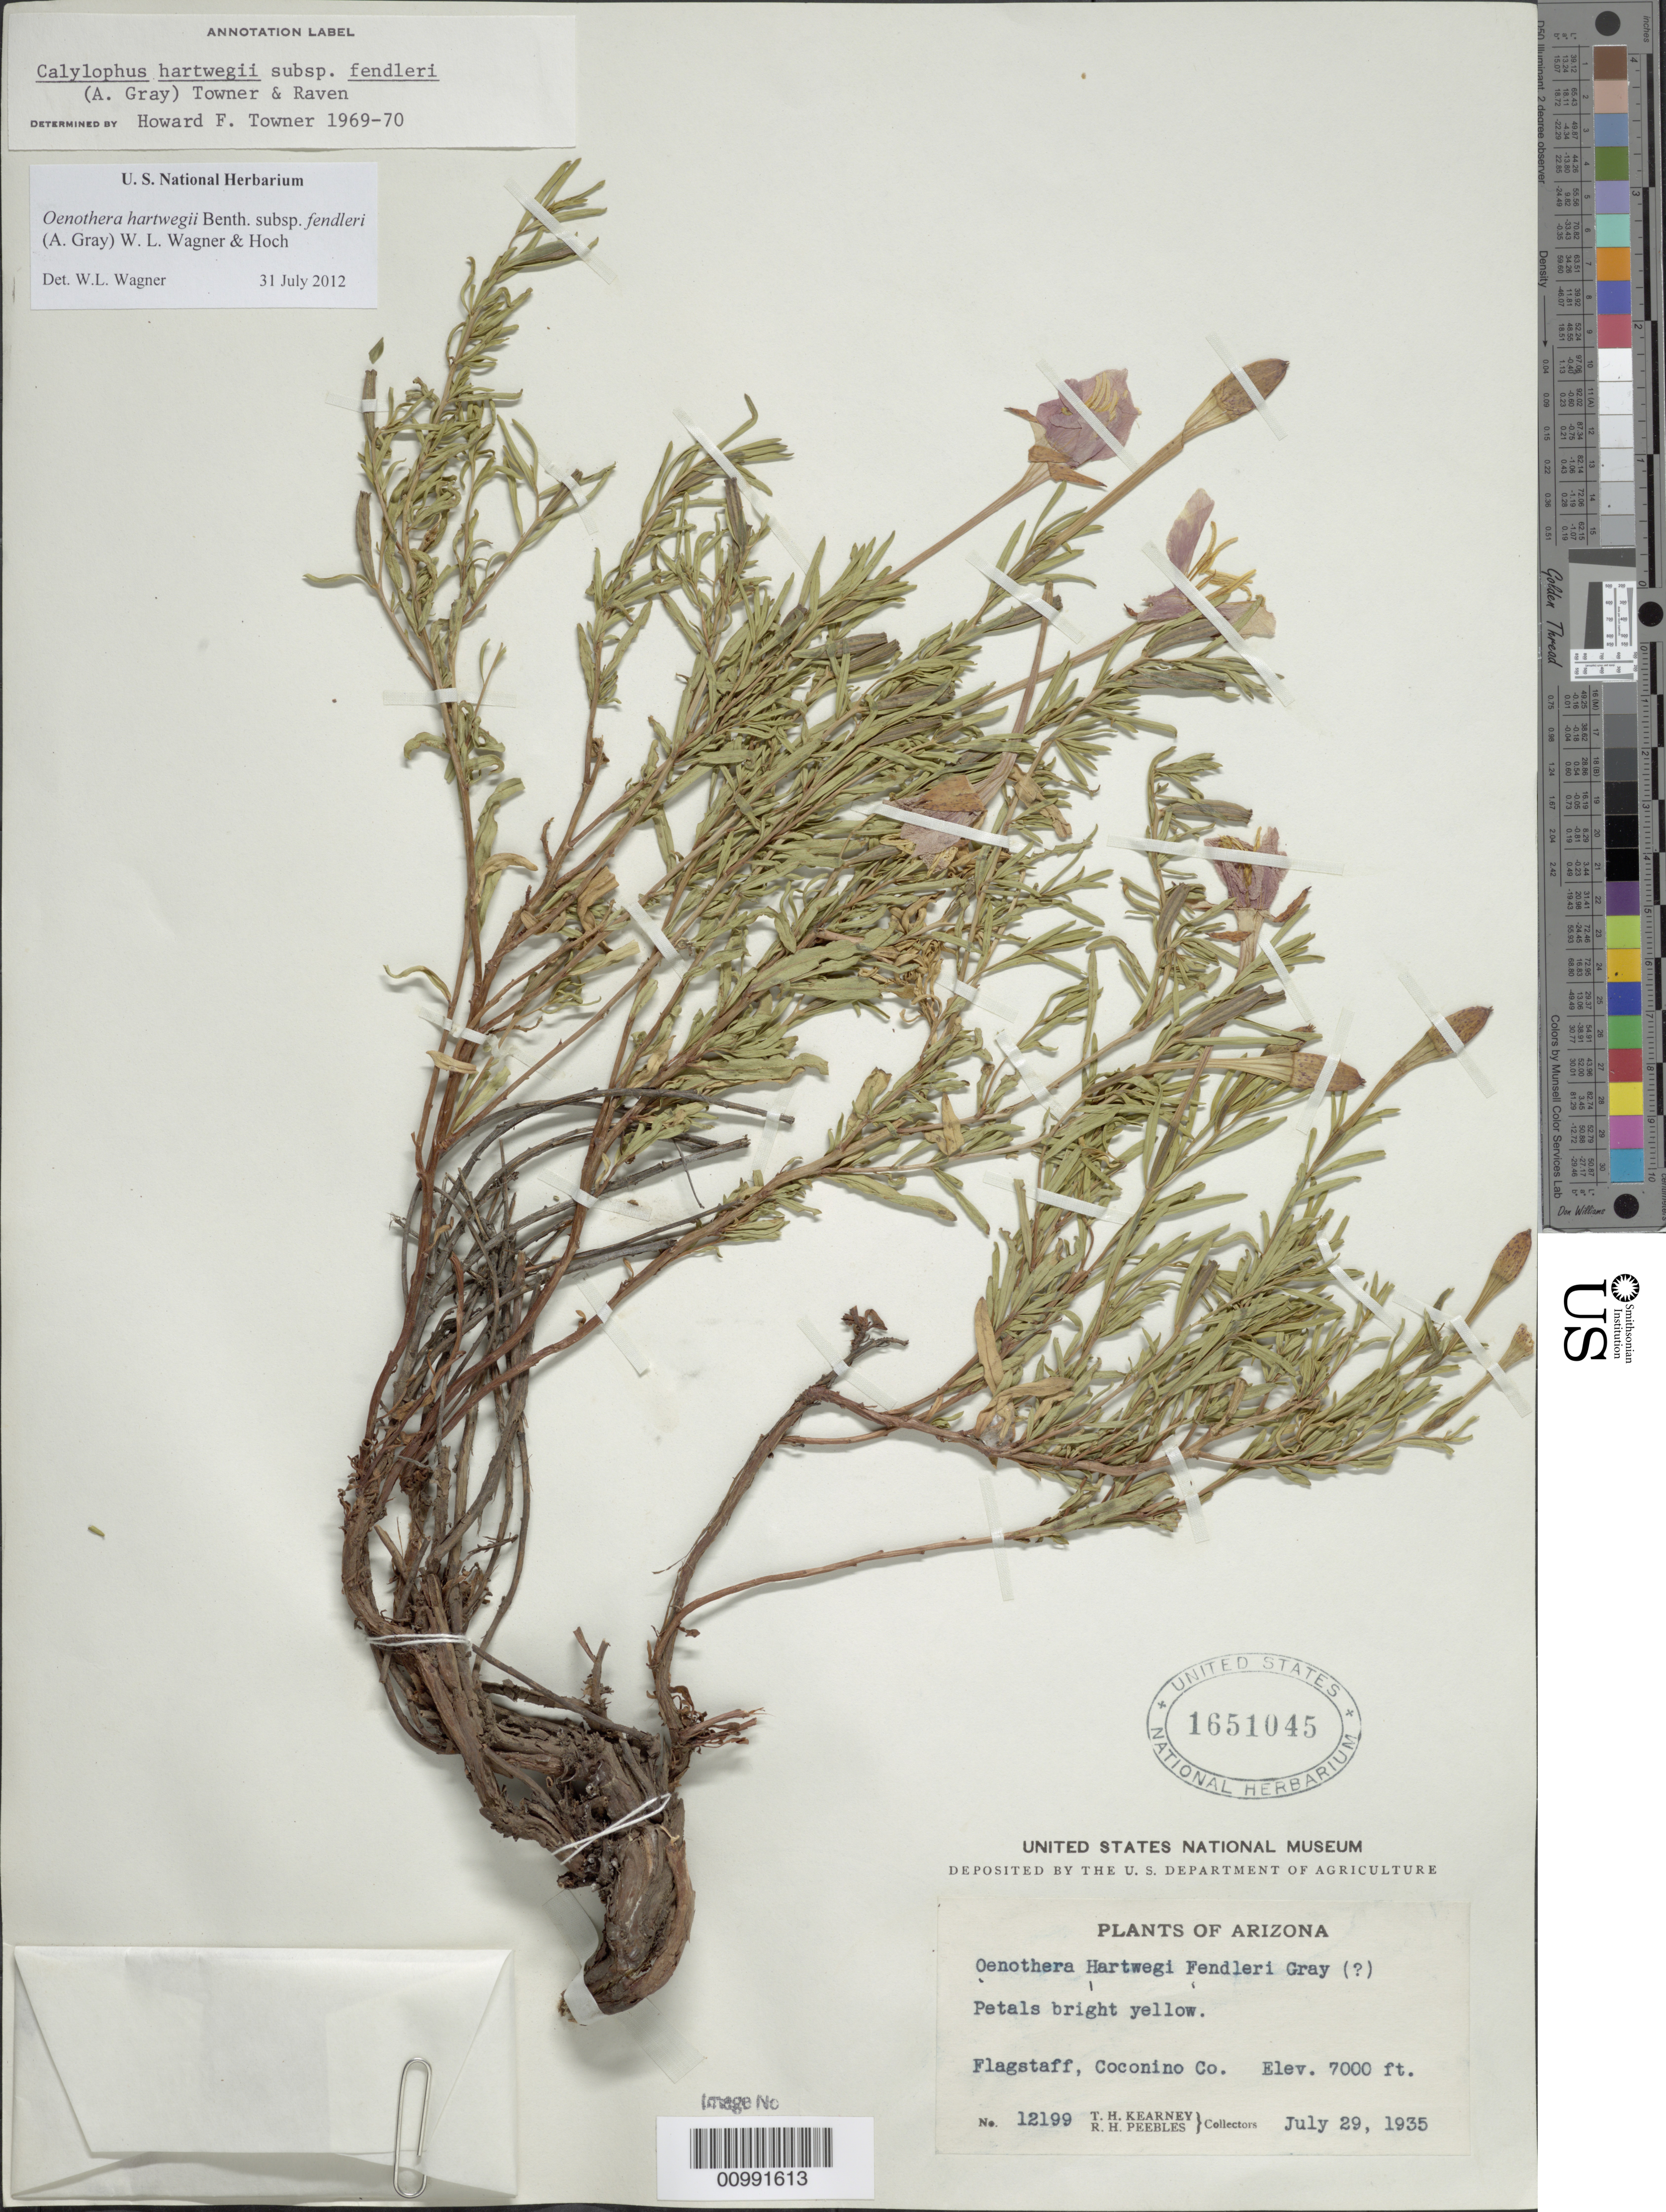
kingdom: Plantae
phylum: Tracheophyta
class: Magnoliopsida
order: Myrtales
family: Onagraceae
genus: Oenothera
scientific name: Oenothera hartwegii subsp. fendleri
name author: (A. Gray) W.L. Wagner & Hoch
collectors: T. H. Kearney & R. H. Peebles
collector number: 12199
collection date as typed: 29 Jul 1935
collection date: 1935-07-29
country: United States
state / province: Arizona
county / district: Coconino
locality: Flagstaff.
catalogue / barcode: US 1651045